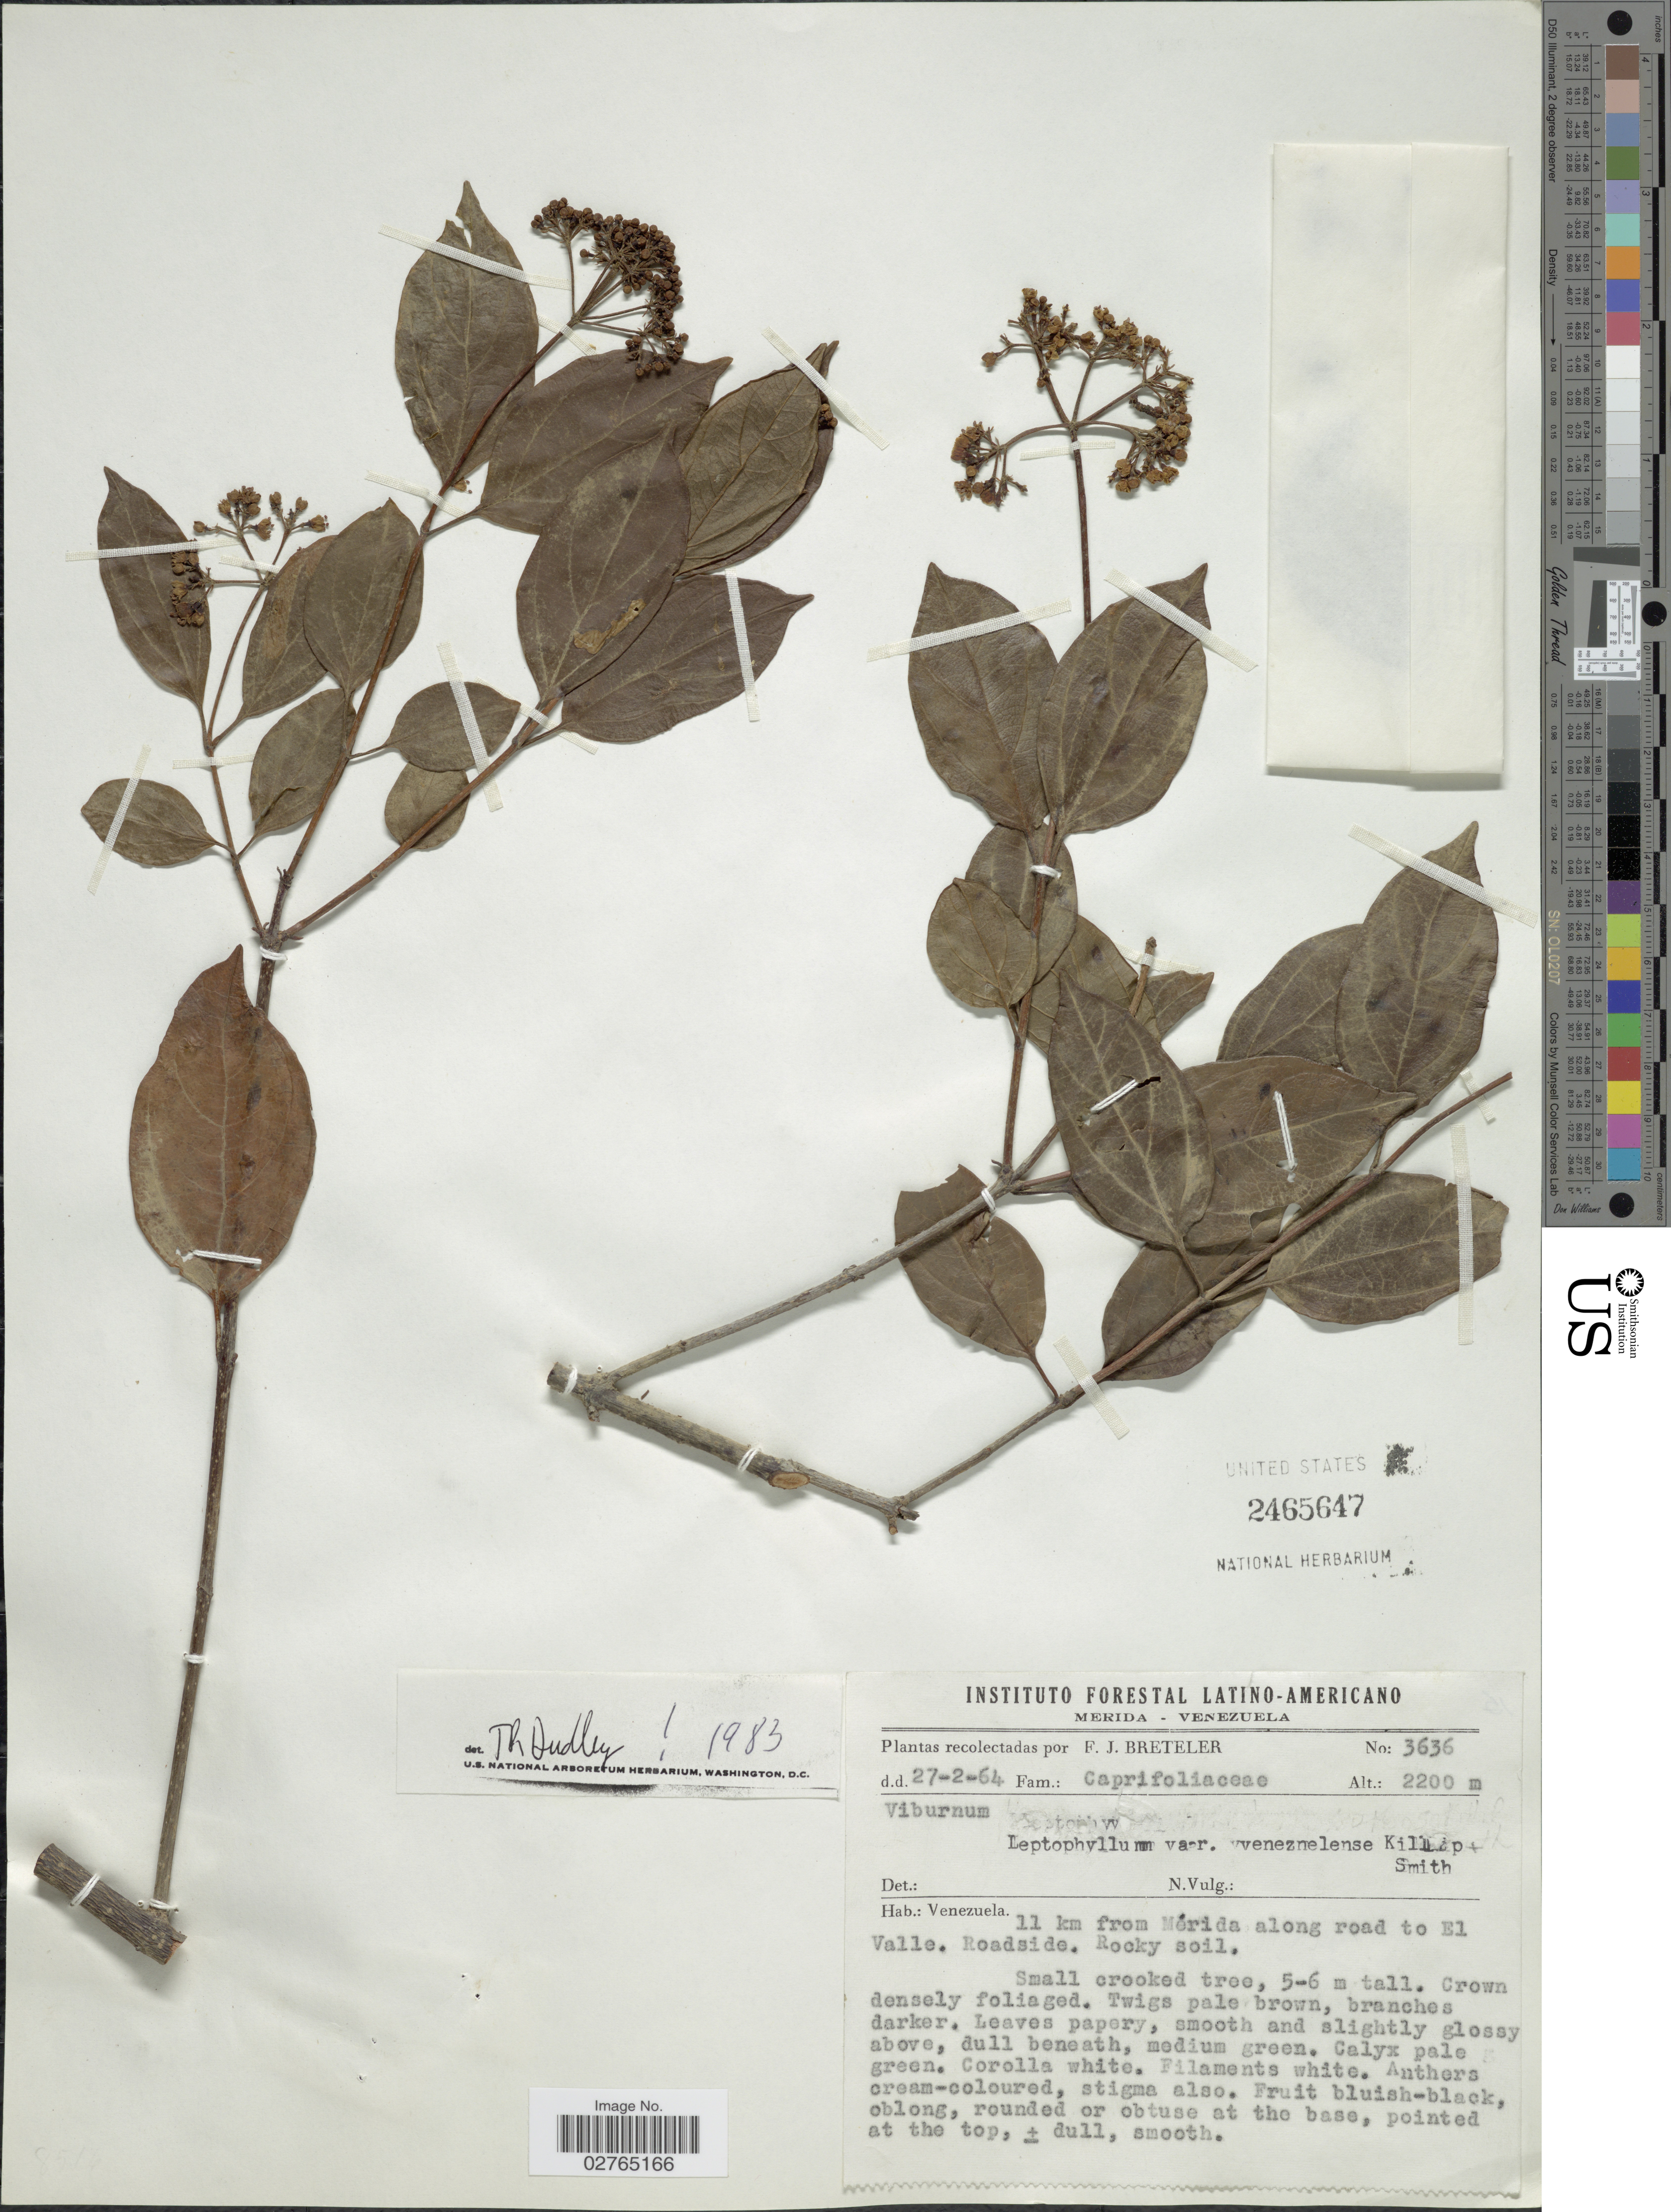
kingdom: Plantae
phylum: Tracheophyta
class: Magnoliopsida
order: Dipsacales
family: Viburnaceae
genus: Viburnum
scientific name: Viburnum leptophyllum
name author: Killip & A.C. Sm.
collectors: F. J. Breteler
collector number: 3636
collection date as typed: Transcribed d/m/y: 27/2/64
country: Venezuela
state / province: Mérida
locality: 11 km from Mérida along road to El Valle. Roadside.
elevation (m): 2200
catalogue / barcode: US 2465647